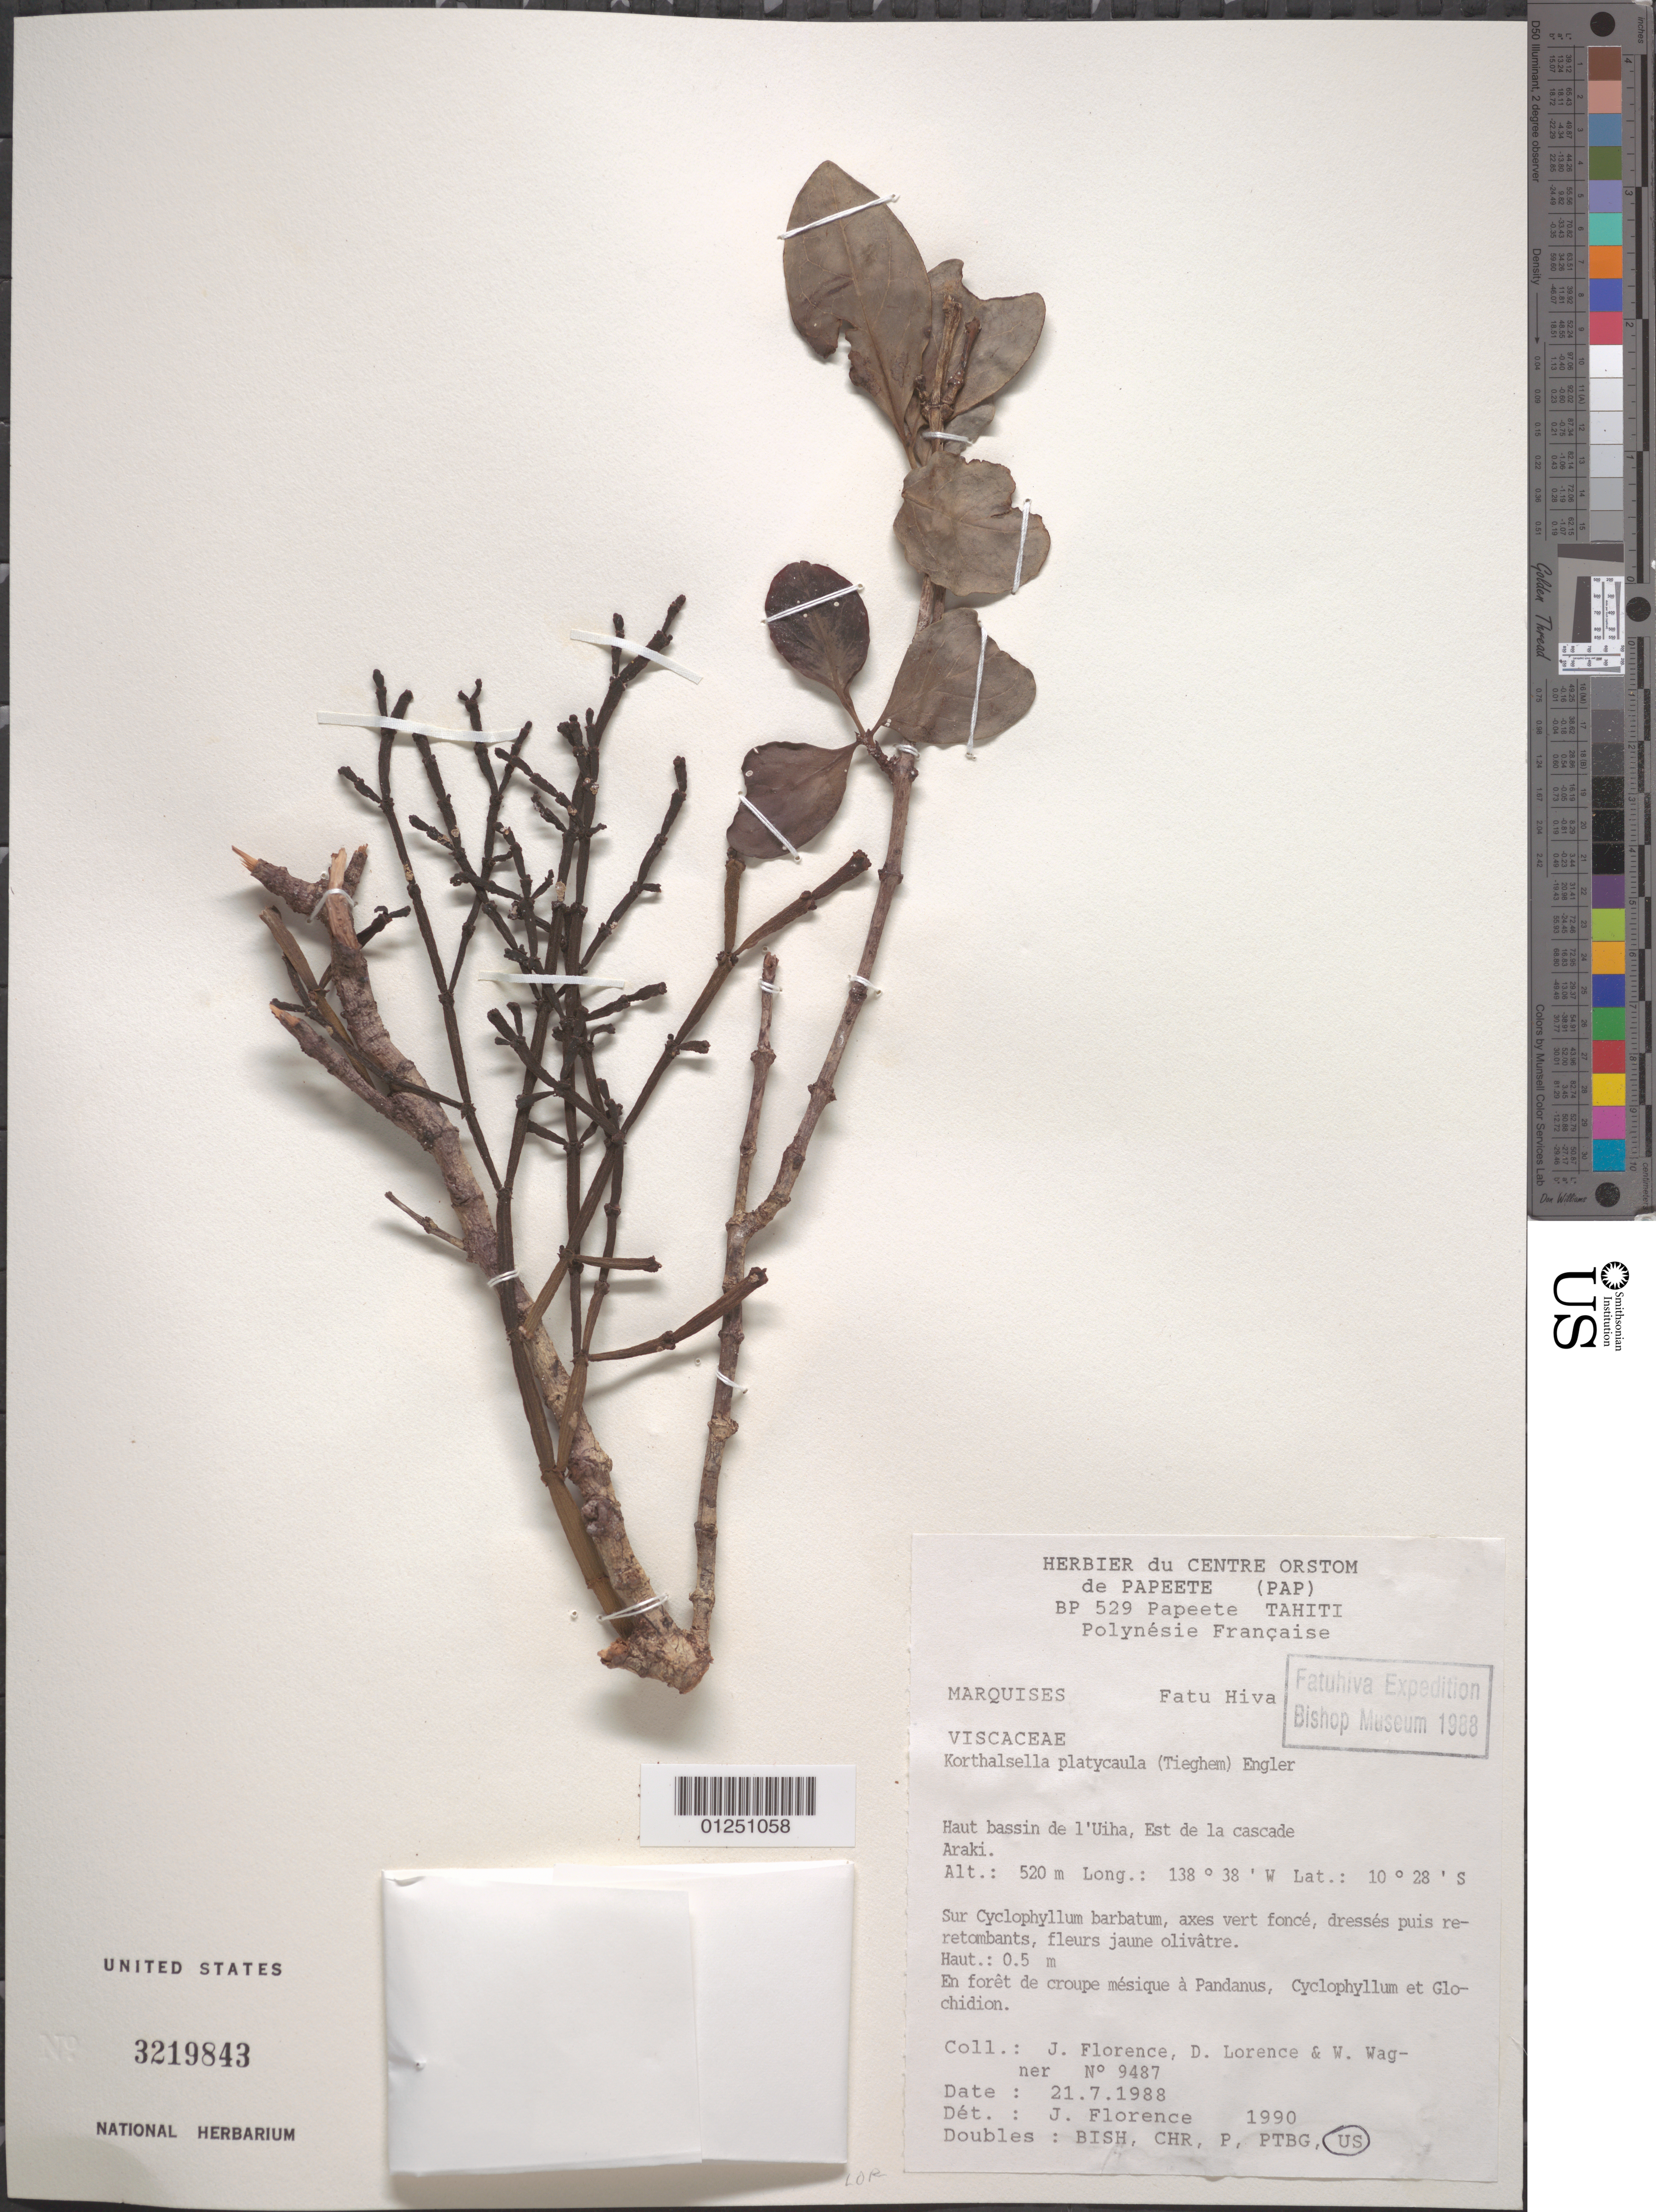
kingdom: Plantae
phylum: Tracheophyta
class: Magnoliopsida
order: Santalales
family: Viscaceae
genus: Korthalsella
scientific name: Korthalsella platycaula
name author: (Tiegh.) Engl.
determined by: Florence, J.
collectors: J. Florence, D. Lorence & W. L. Wagner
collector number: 9487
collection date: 1988-07-21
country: French Polynesia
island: Fatu Hiva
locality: Haut bassin de l'Uiha, E de la cascade Araki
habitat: En forêt de croupe mésique à Pandanus, Cyclophyllum et Glochidion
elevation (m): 520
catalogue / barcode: US 3219843